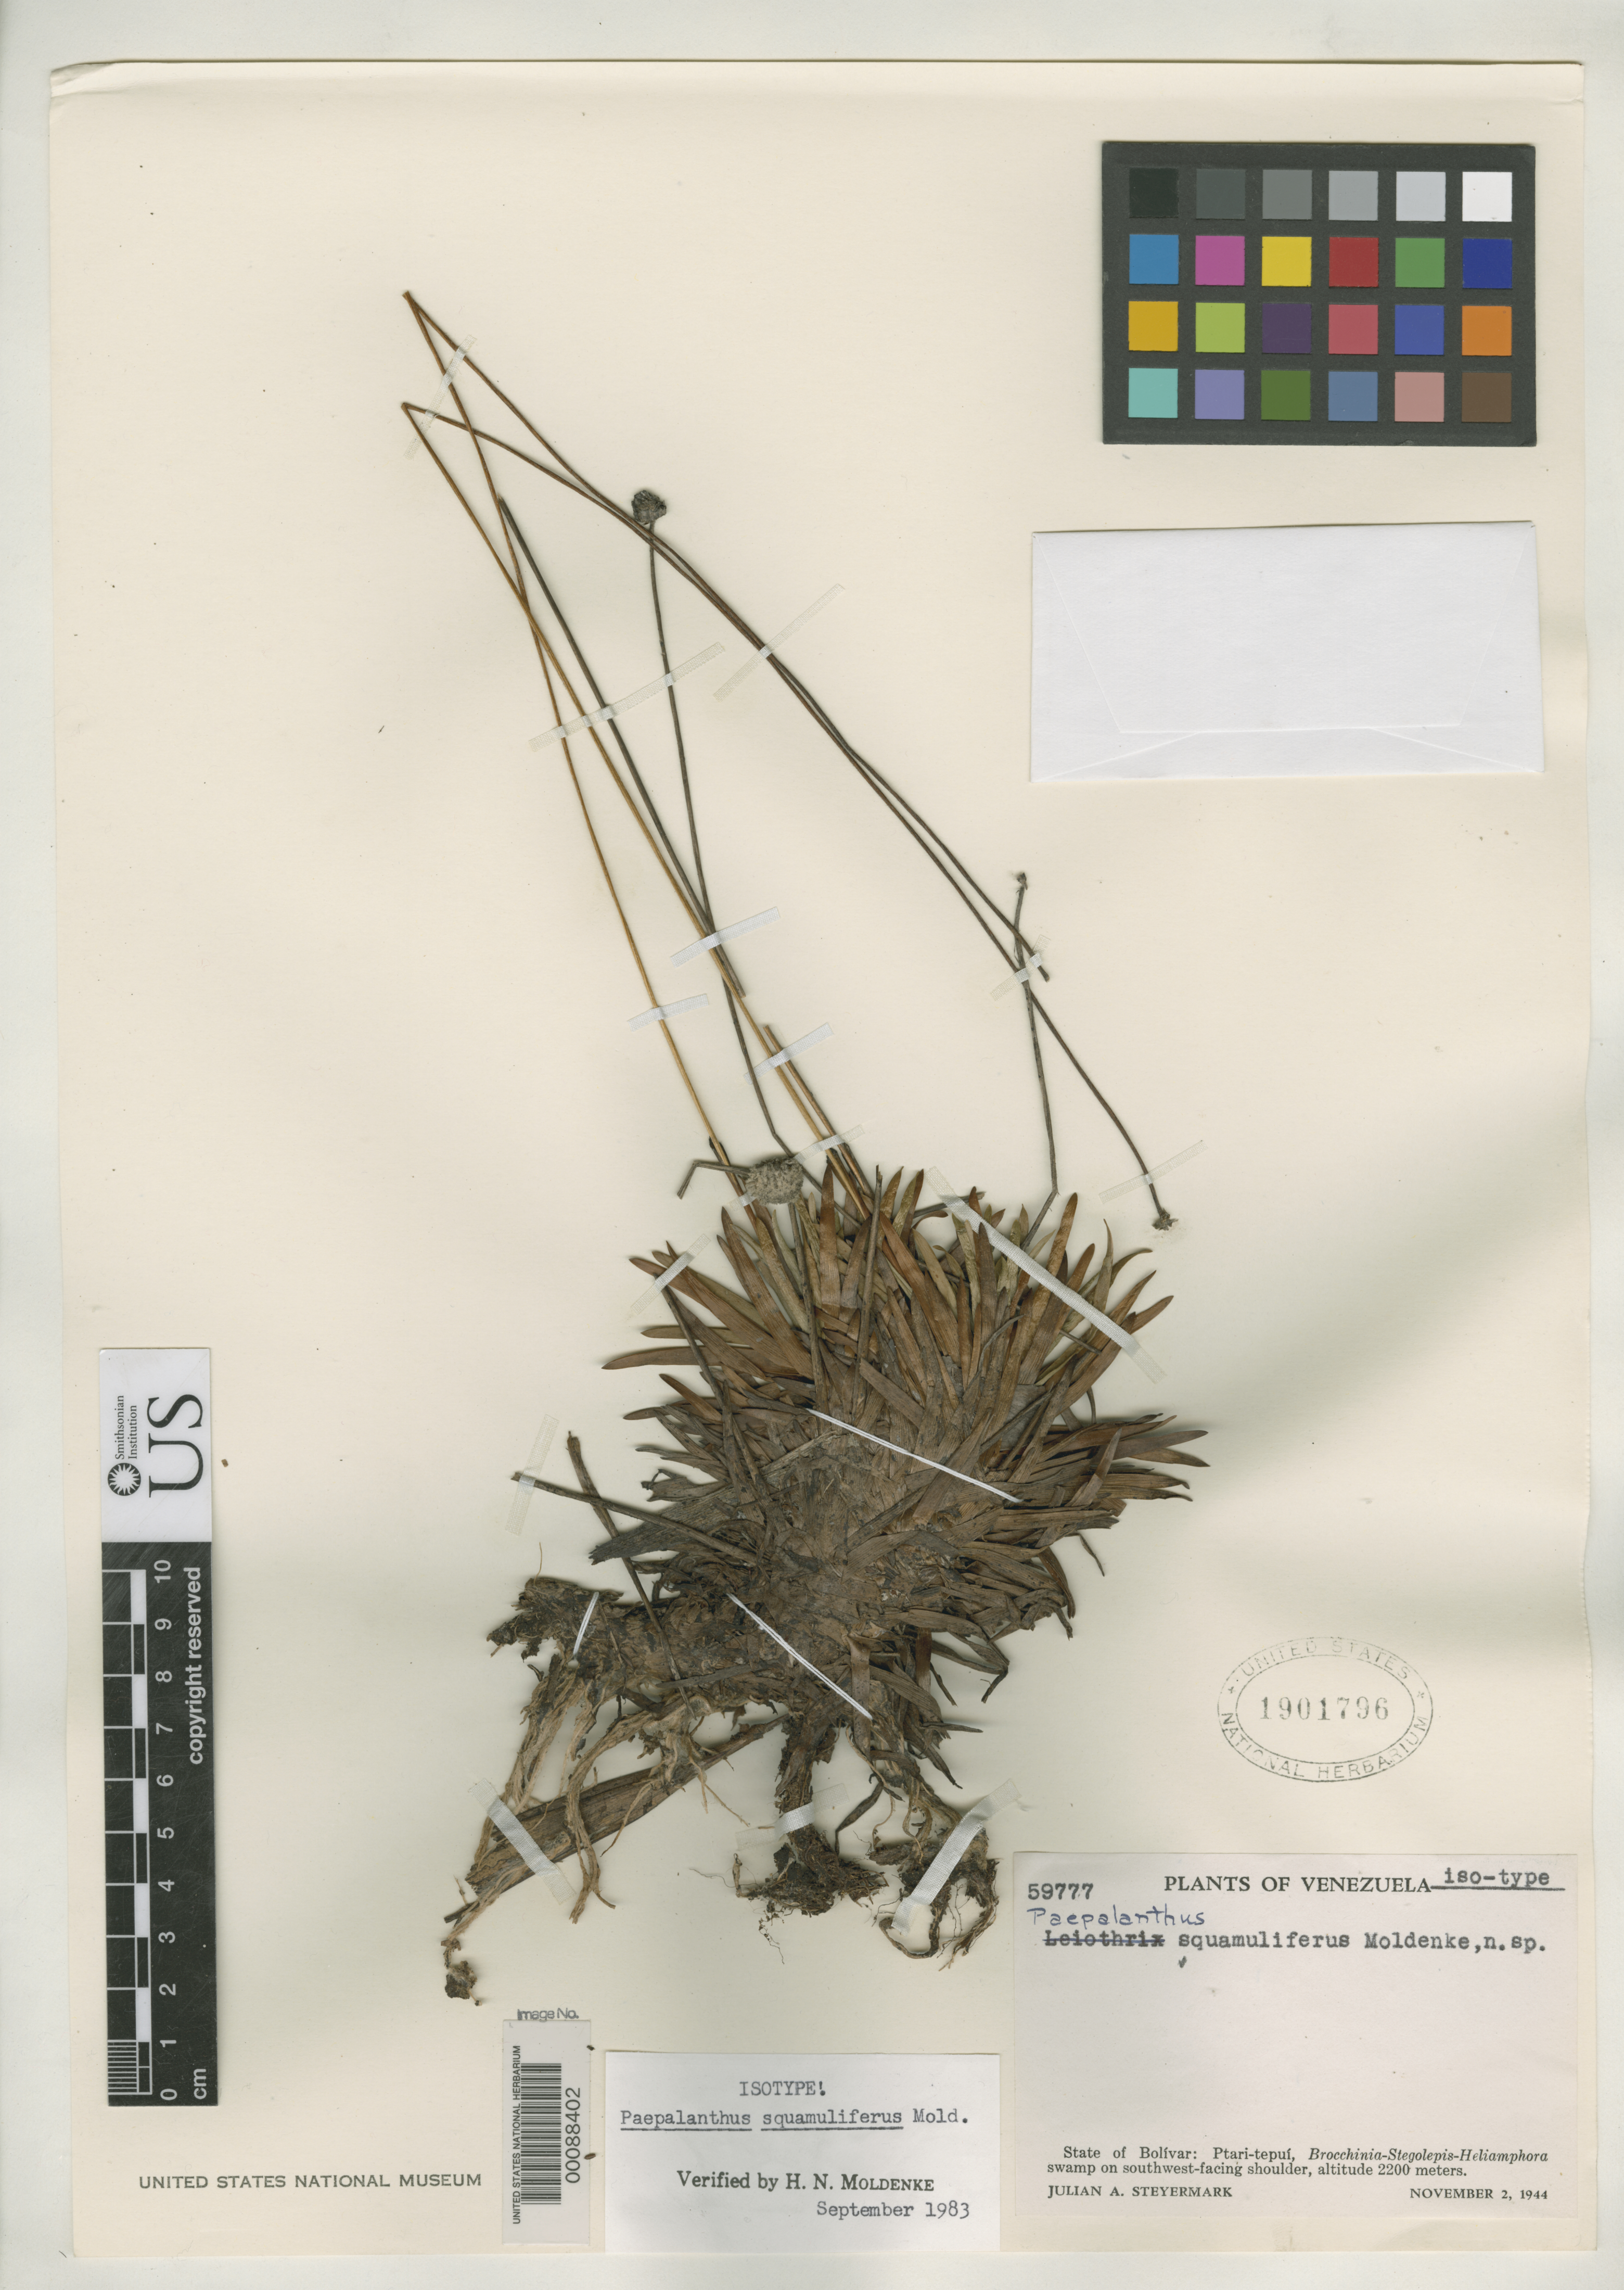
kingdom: Plantae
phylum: Tracheophyta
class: Liliopsida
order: Poales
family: Eriocaulaceae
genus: Paepalanthus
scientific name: Paepalanthus squamuliferus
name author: Moldenke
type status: Isotype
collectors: J. Steyermark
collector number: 59777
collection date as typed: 02 Nov 1944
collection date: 1944-11-02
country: Venezuela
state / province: Bolivar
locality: Ptari-Tepui.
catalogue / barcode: US 1901796